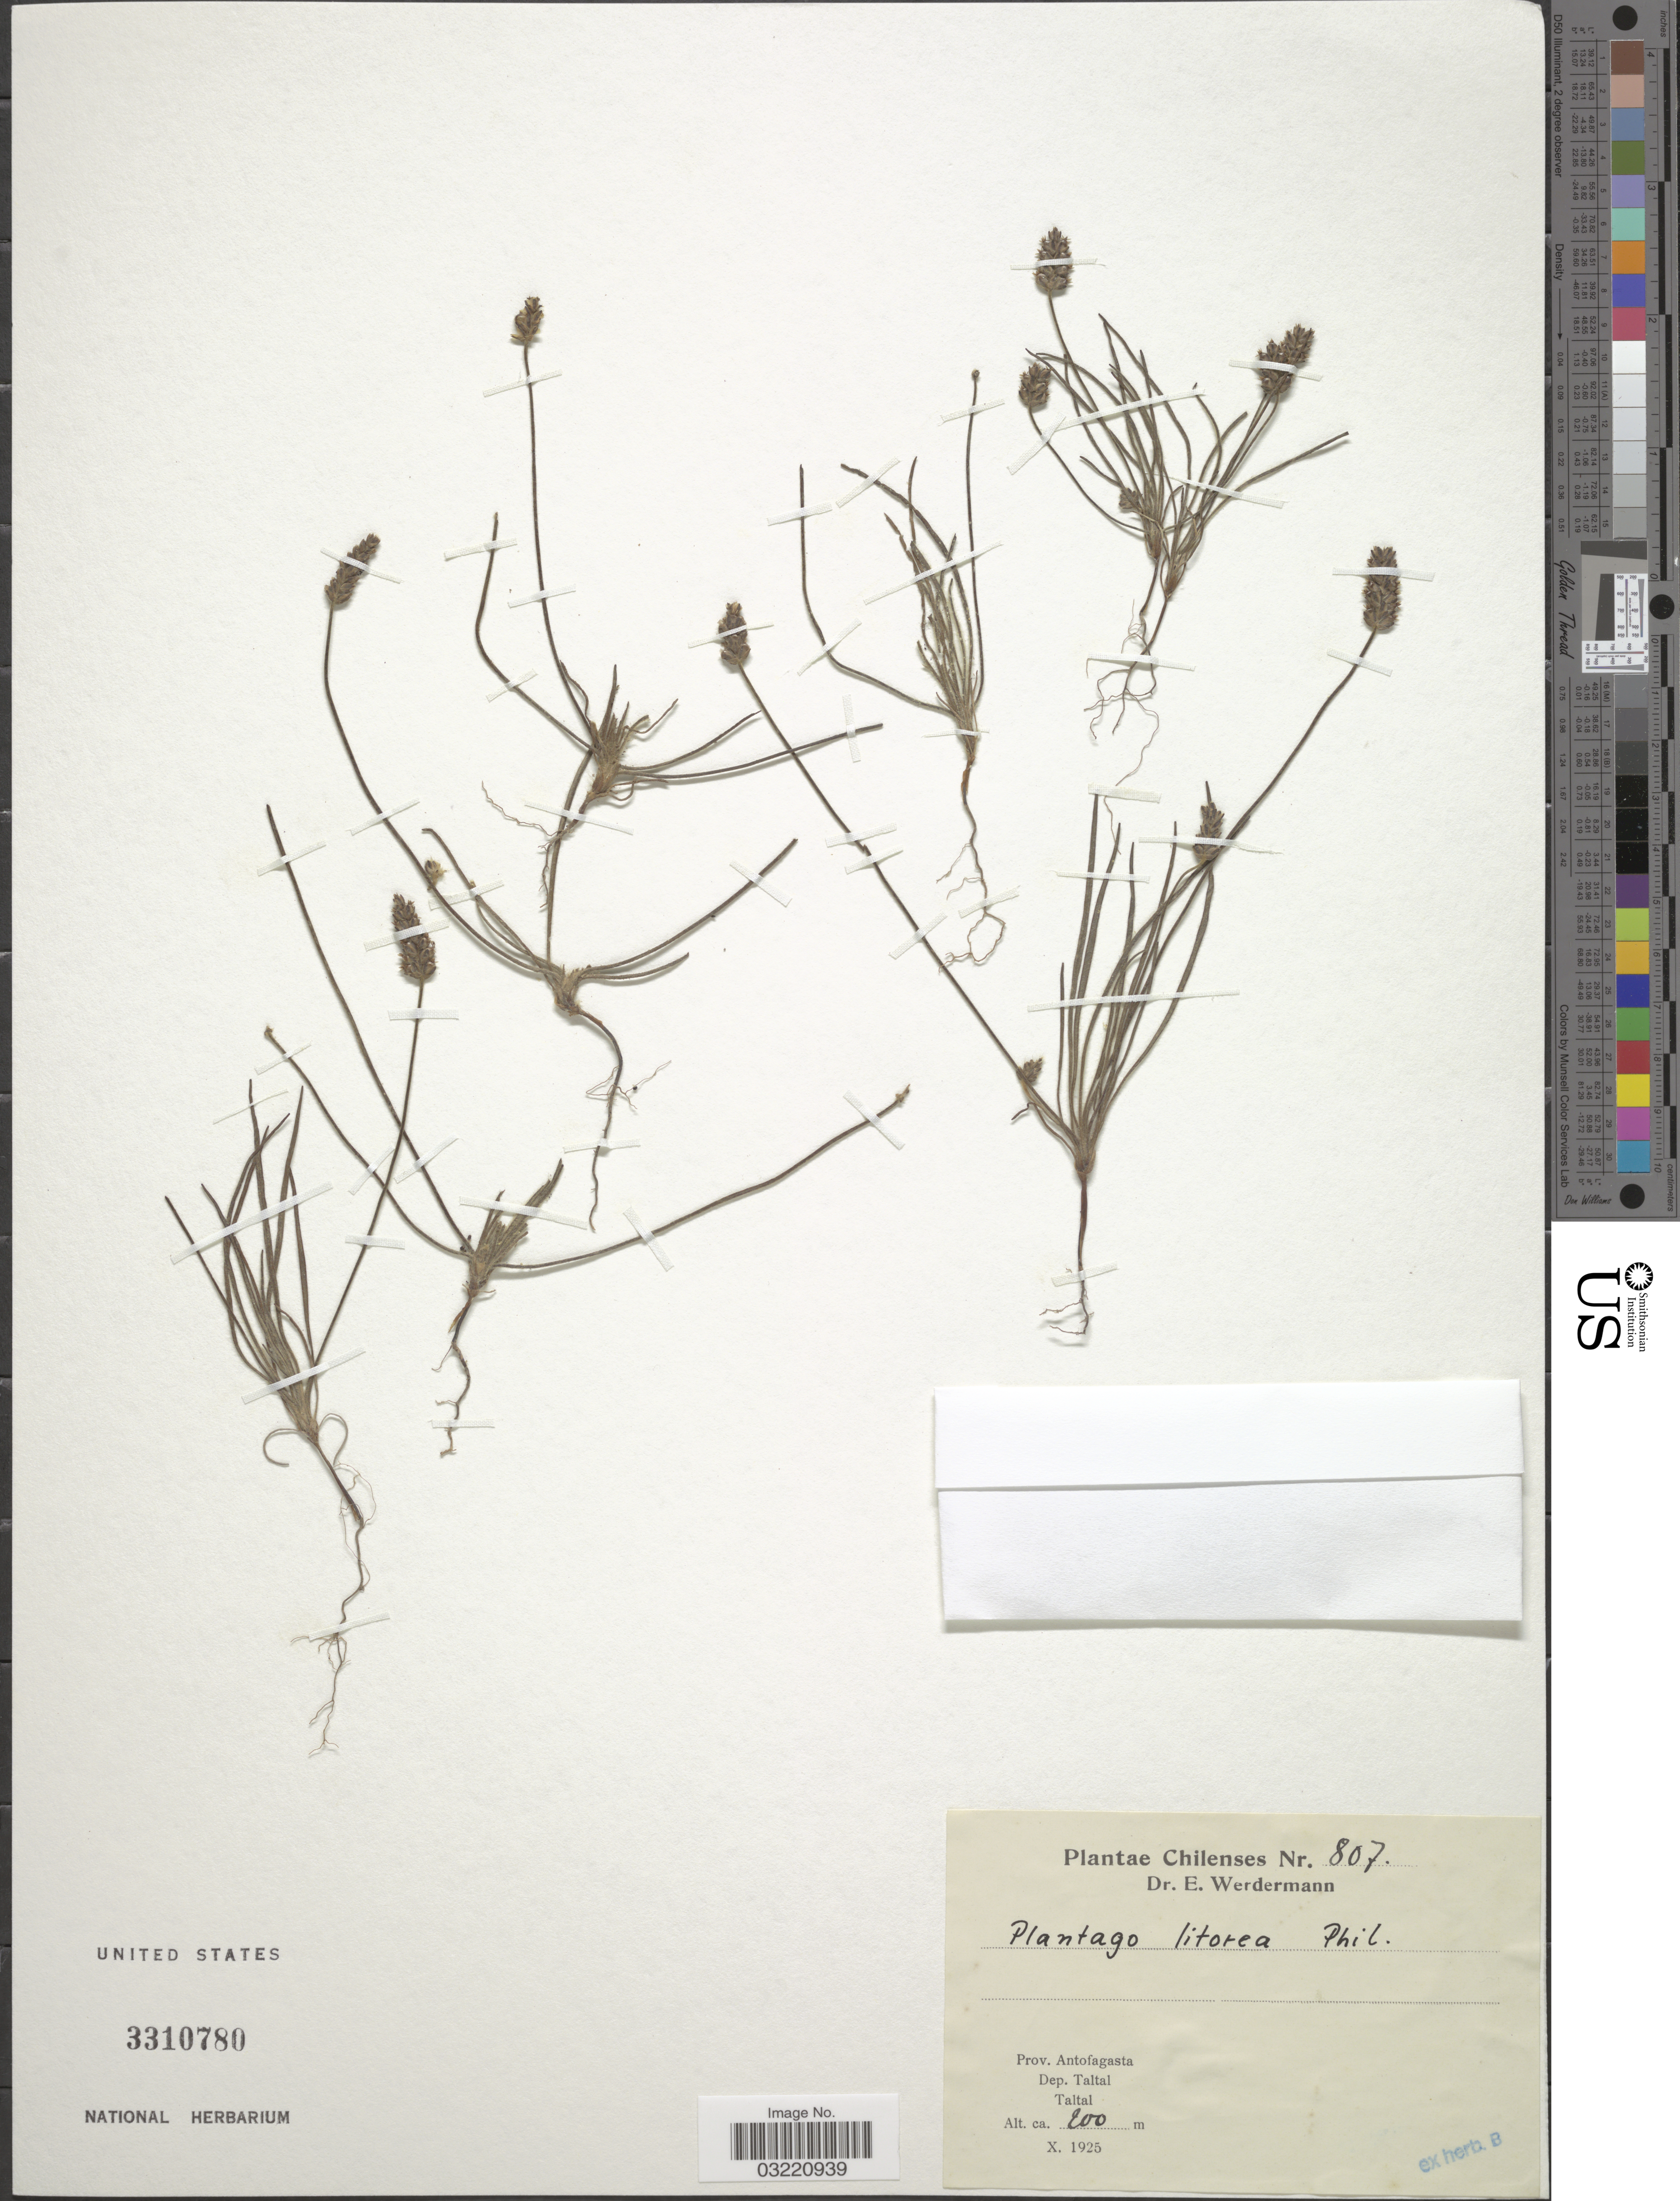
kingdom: Plantae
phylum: Tracheophyta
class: Magnoliopsida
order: Lamiales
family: Plantaginaceae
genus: Plantago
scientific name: Plantago litorea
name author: Phil.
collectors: E. Werdermann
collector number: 807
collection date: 1925-10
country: Chile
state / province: Antofagasta (II)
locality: Dep. Taltal, Taltal.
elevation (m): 200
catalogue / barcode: US 3310780